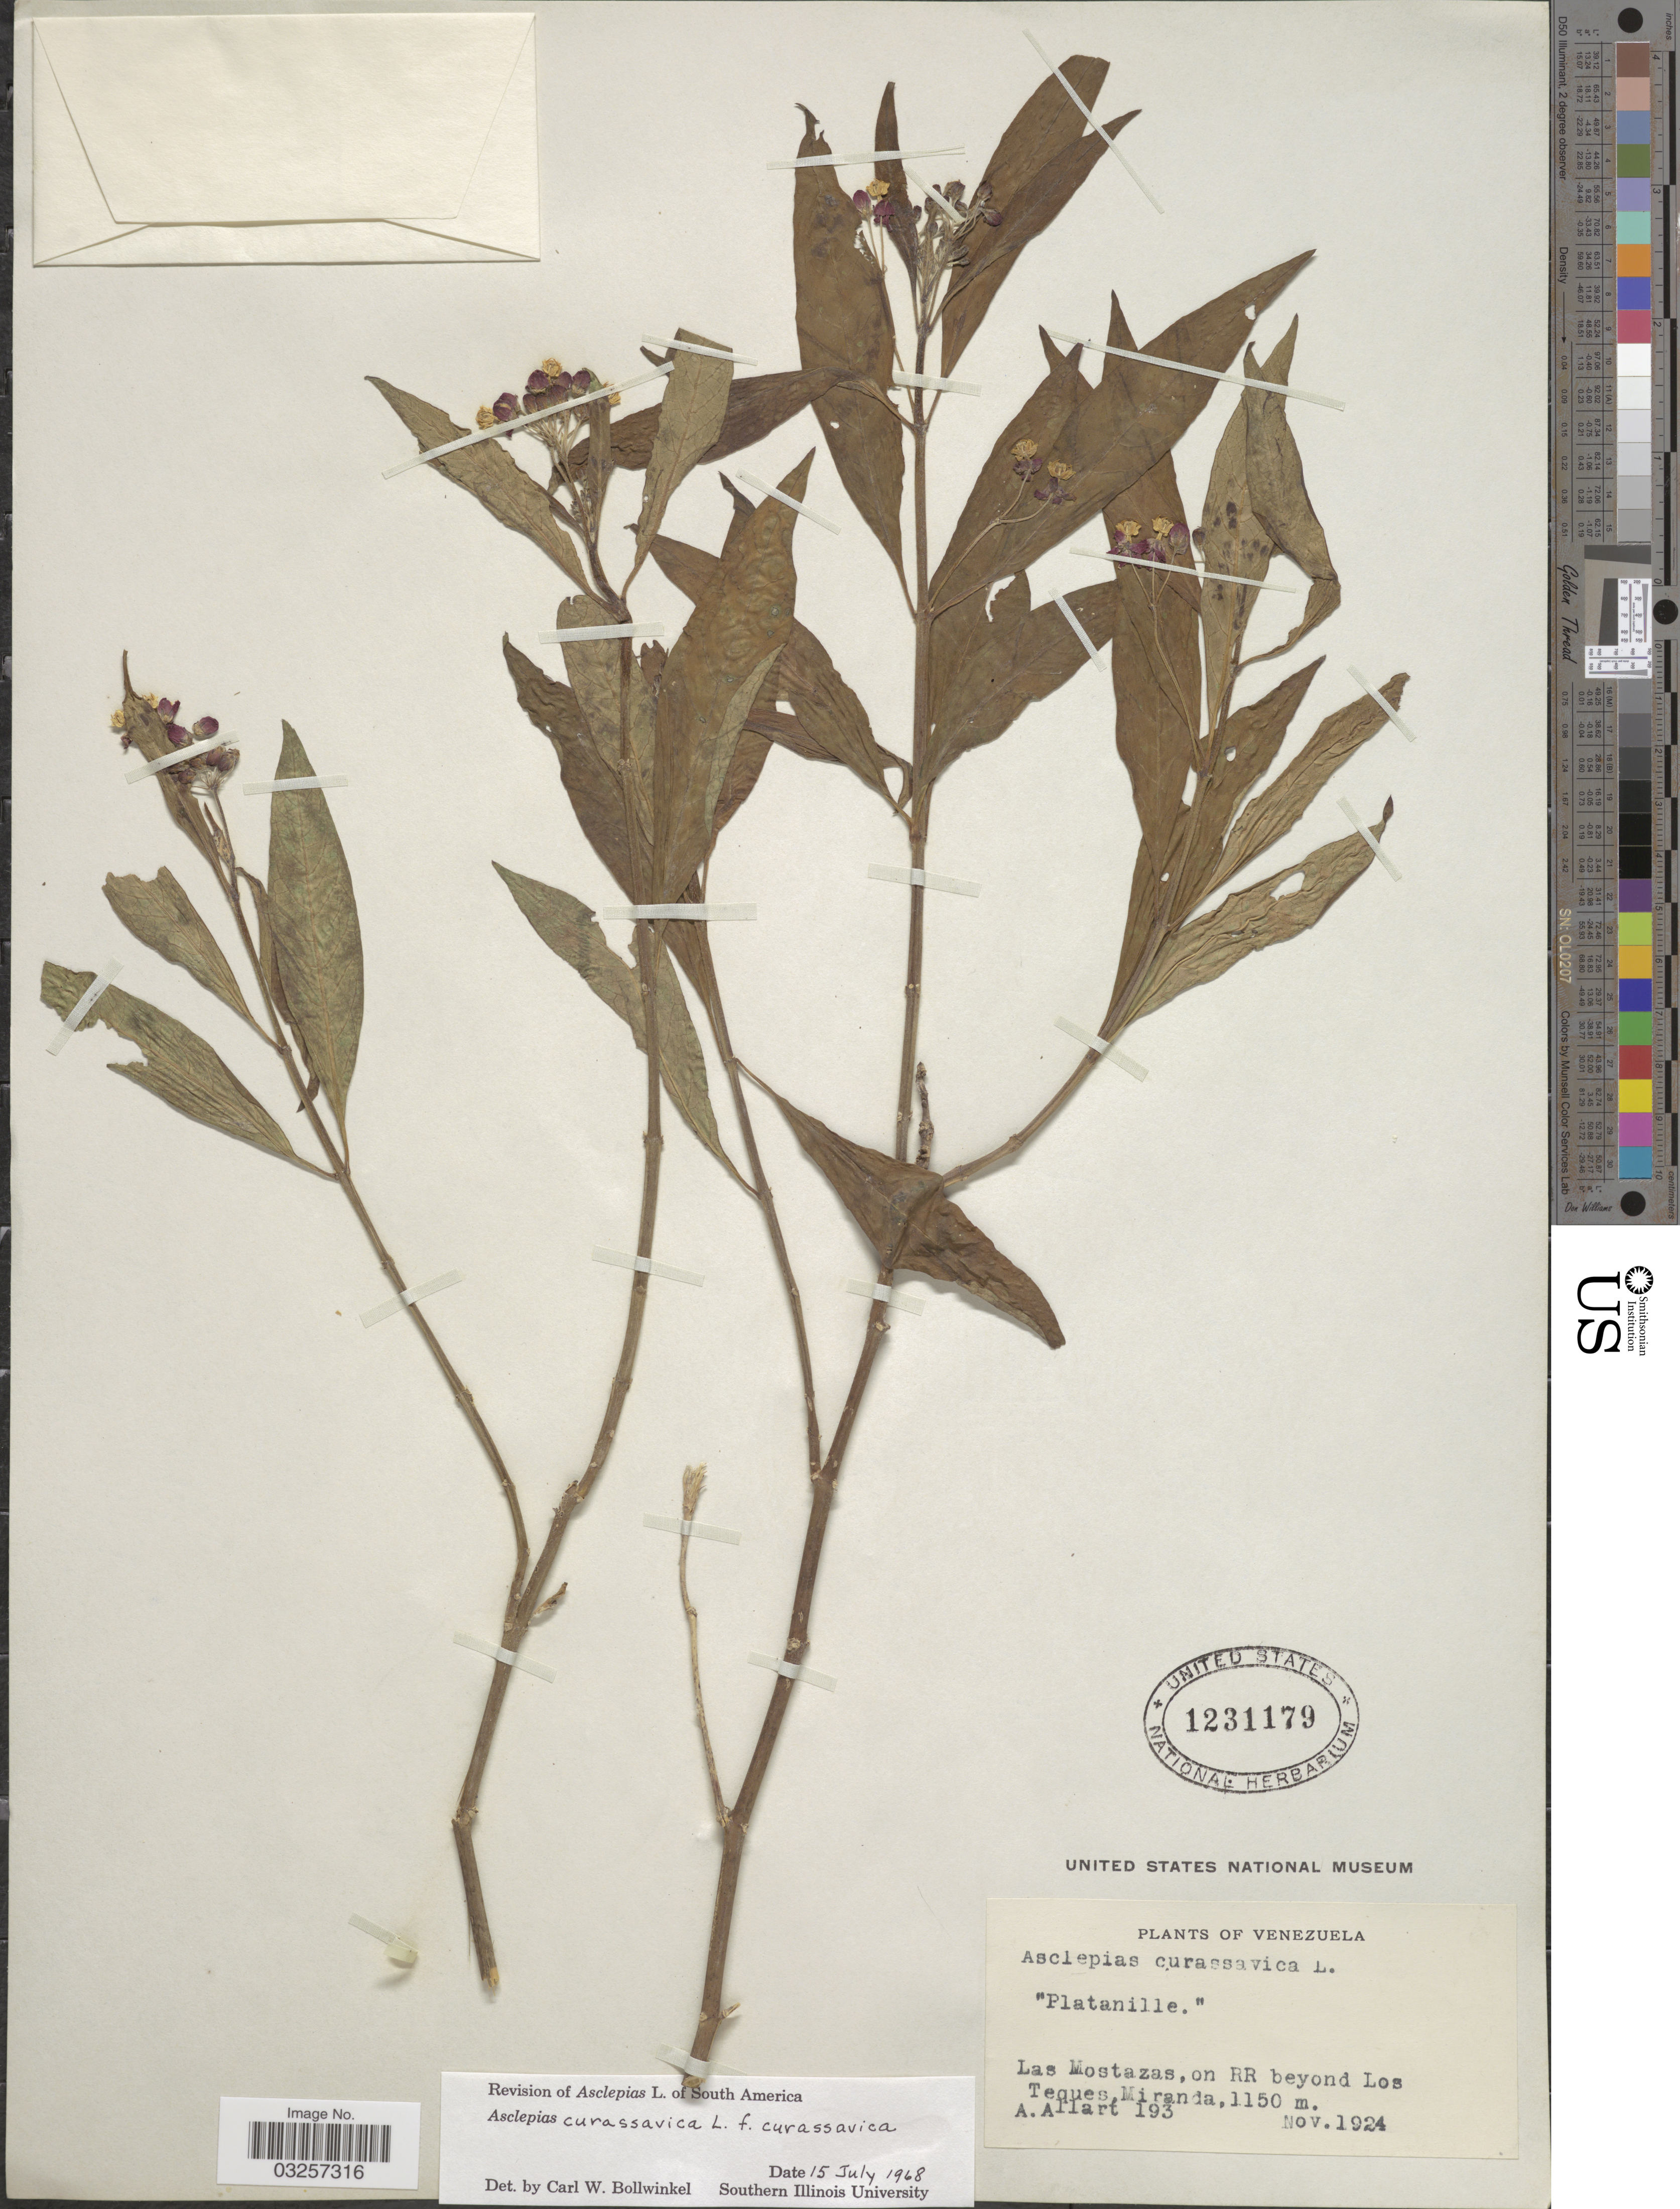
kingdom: Plantae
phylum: Tracheophyta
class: Magnoliopsida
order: Gentianales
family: Apocynaceae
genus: Asclepias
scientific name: Asclepias curassavica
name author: L.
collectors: A. Allart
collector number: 193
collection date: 1924-11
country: Venezuela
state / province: Miranda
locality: Las Mostazas, on RR beyond Los Teques.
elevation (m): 1150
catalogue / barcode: US 1231179